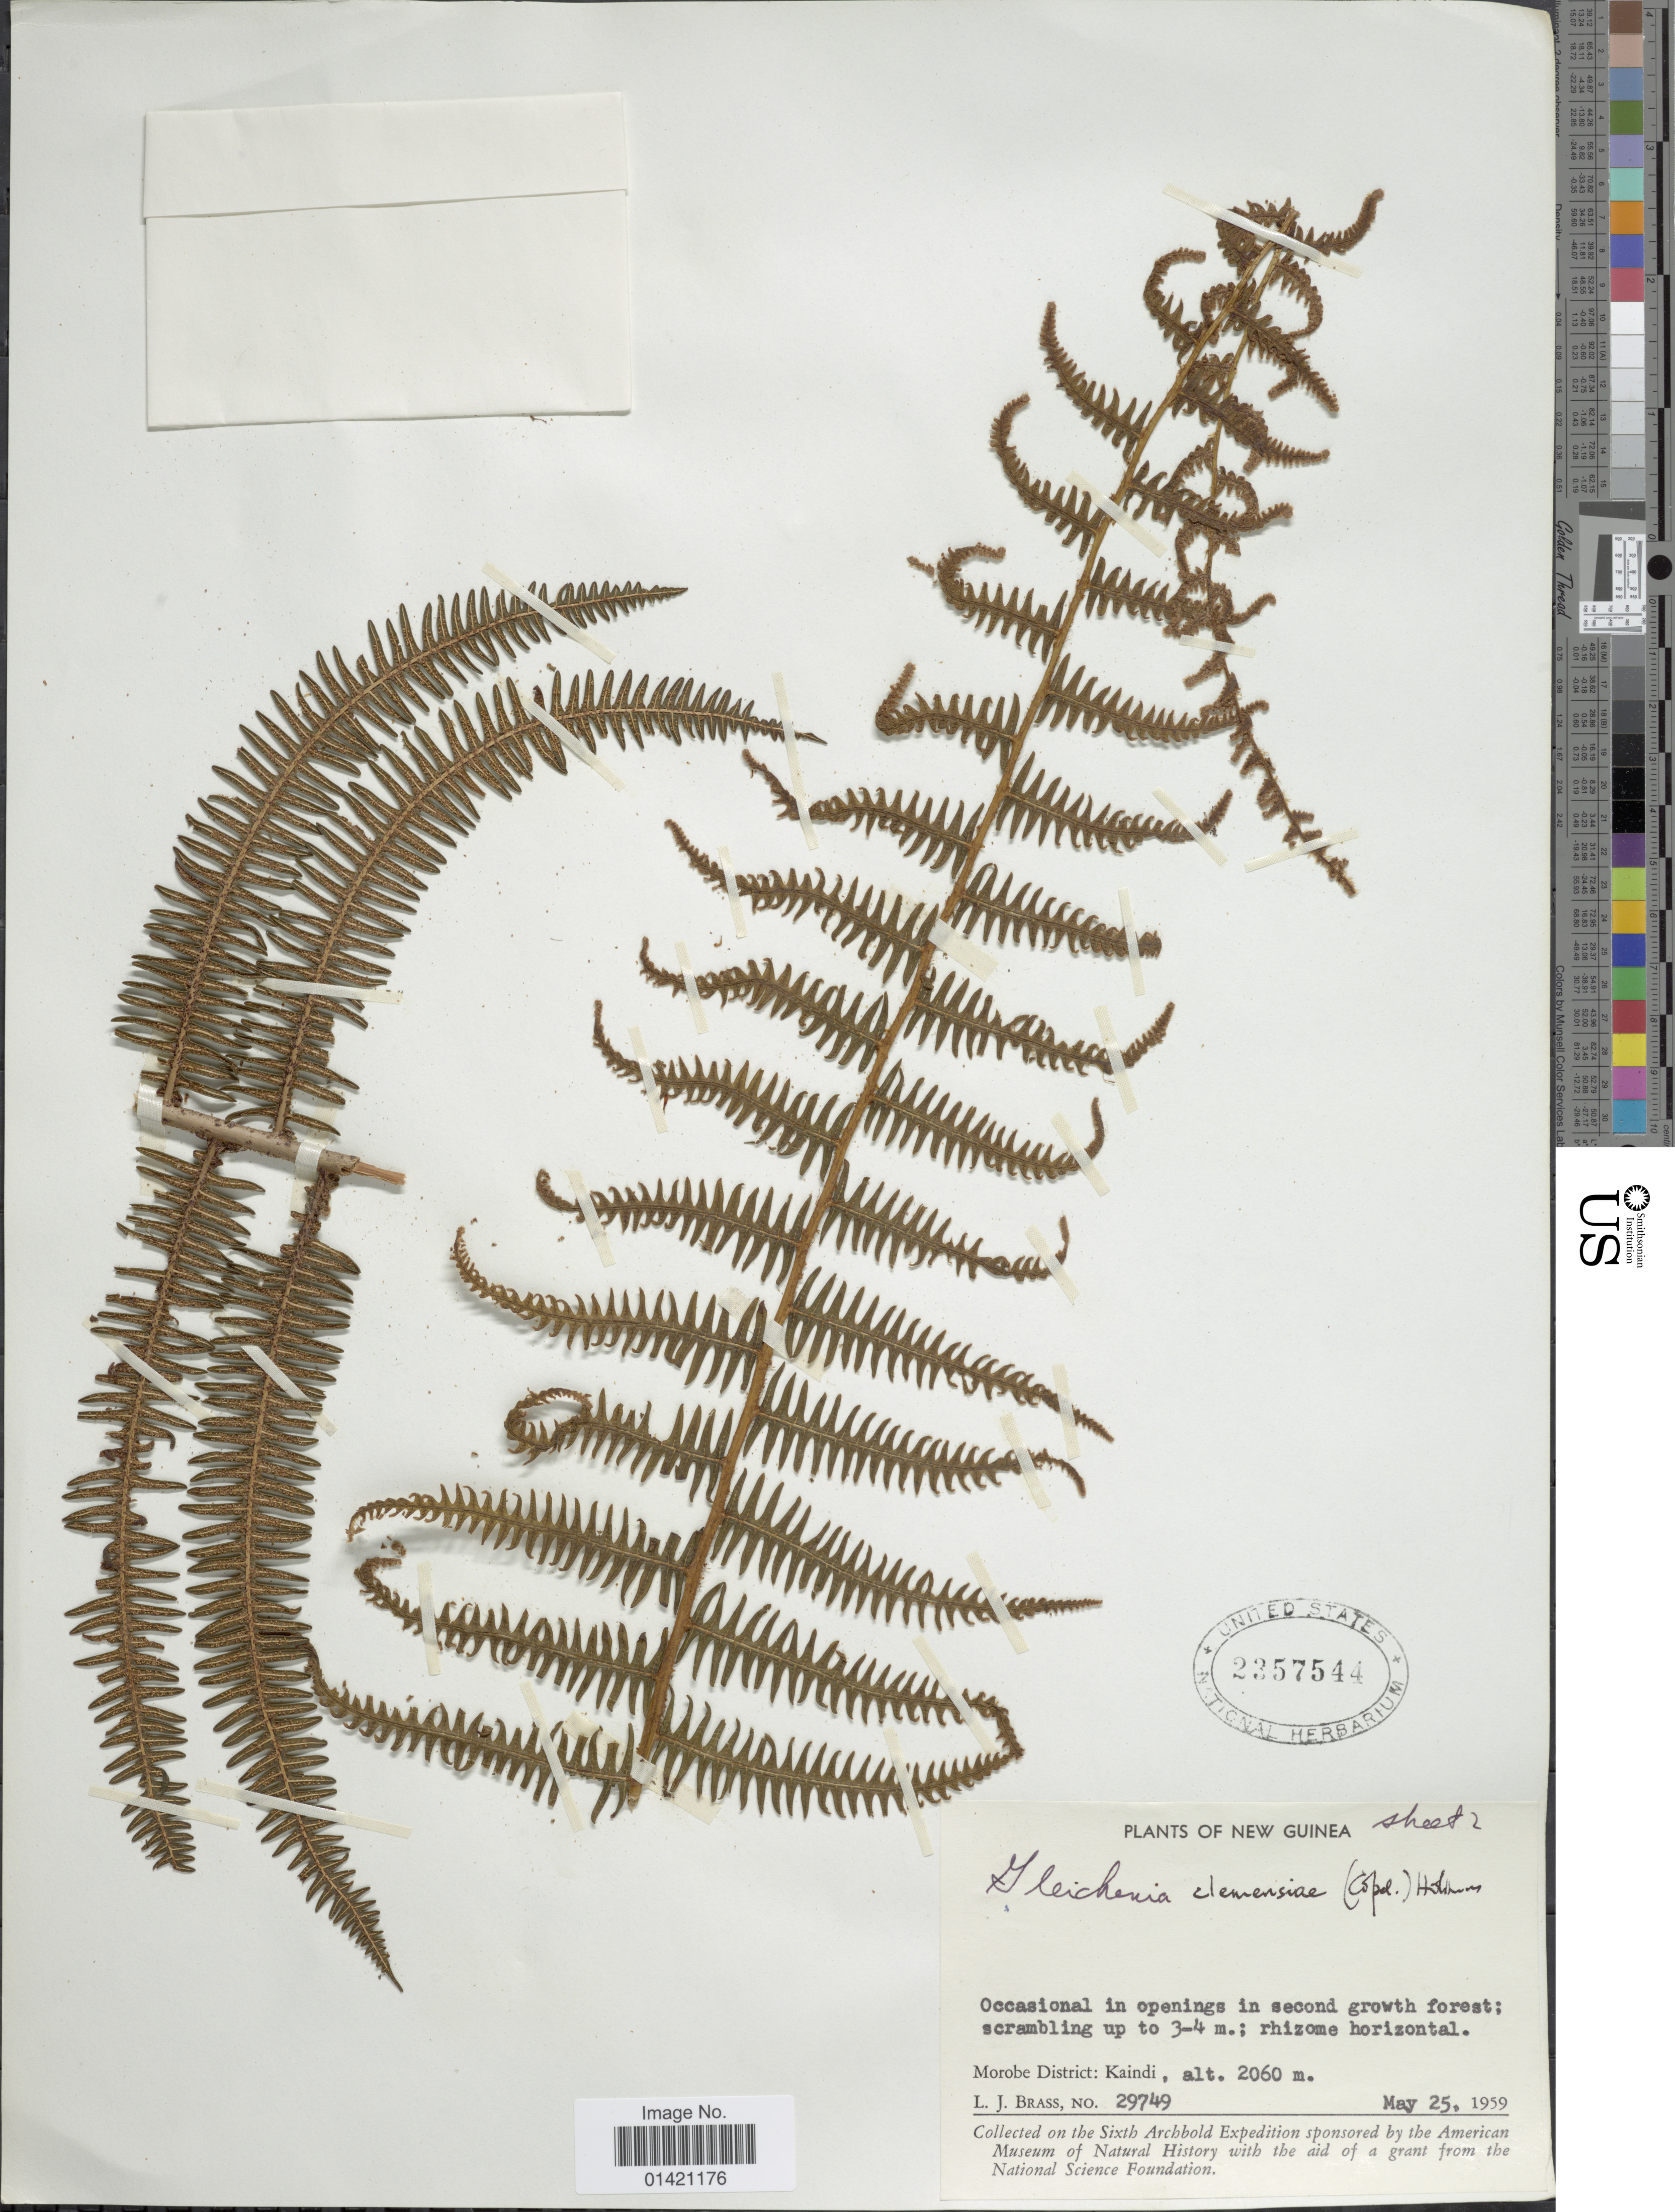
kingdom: Plantae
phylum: Tracheophyta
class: Polypodiopsida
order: Gleicheniales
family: Gleicheniaceae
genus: Diplopterygium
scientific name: Diplopterygium clemensiae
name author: (Copel.) Parris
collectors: L. J. Brass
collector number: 29749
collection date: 1959-05-25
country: Papua New Guinea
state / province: Morobe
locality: Morobe DistrictL Kaindi.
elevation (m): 2060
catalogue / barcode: US 2357544